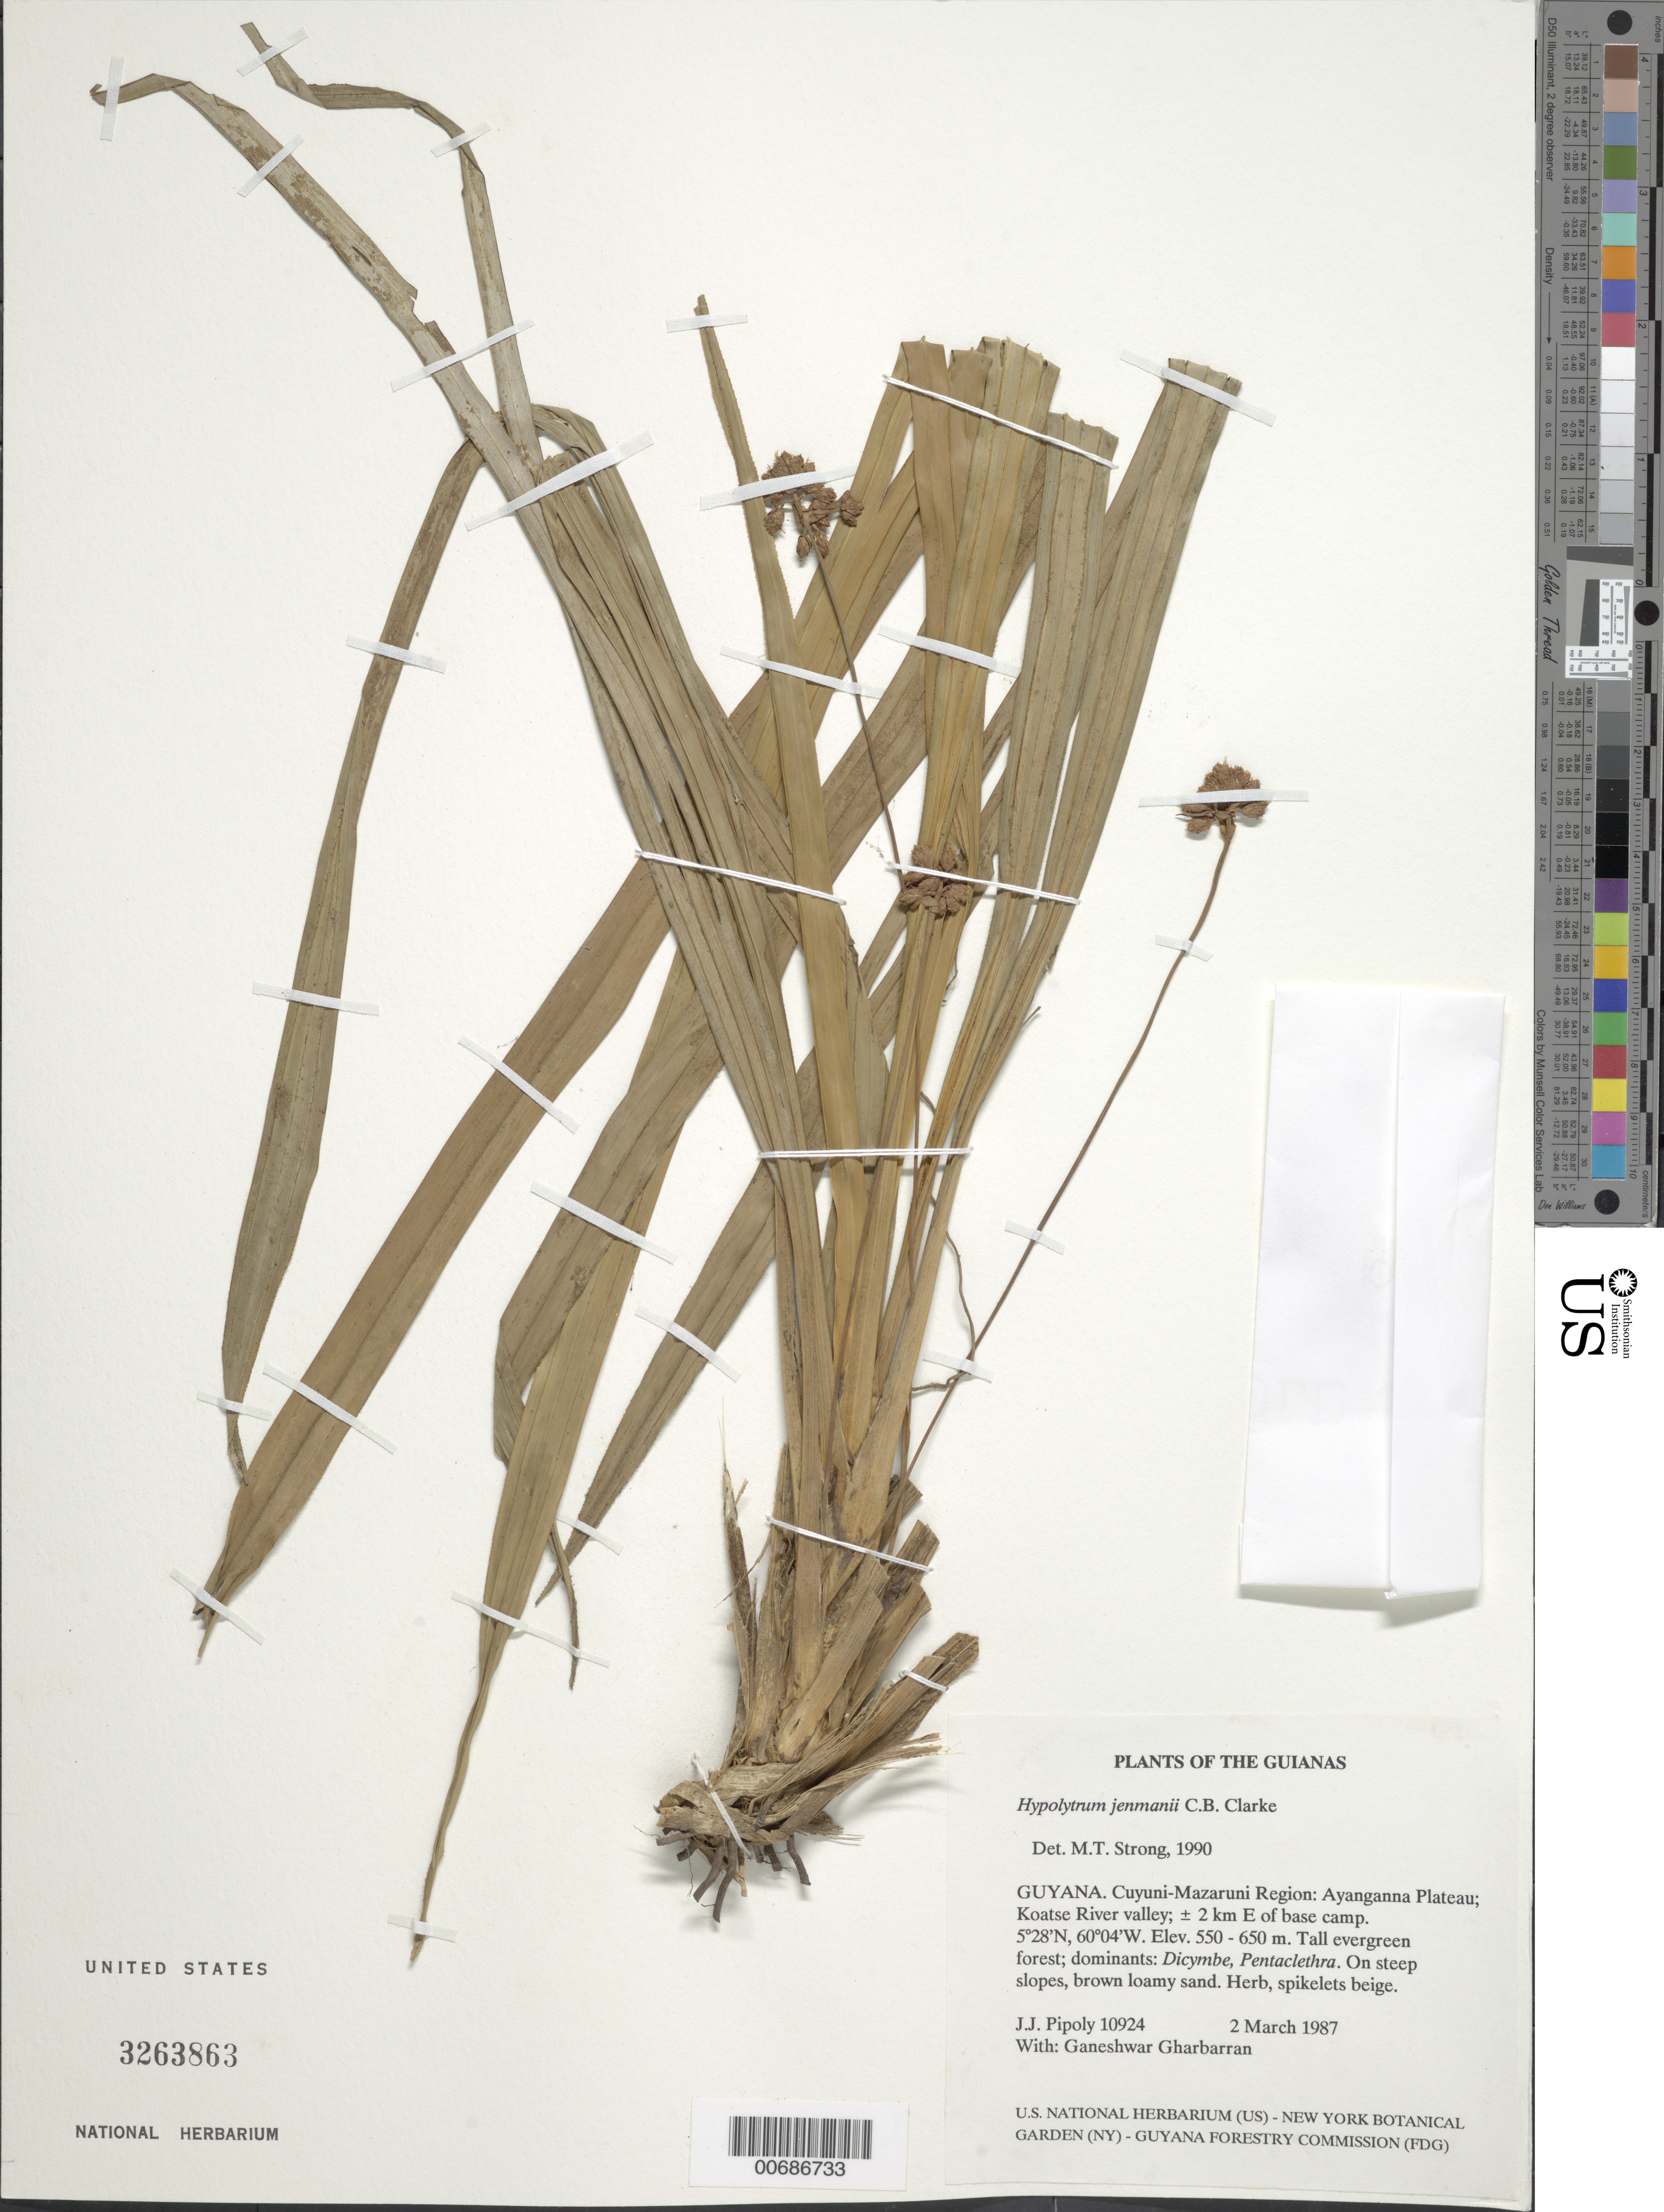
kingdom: Plantae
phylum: Tracheophyta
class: Liliopsida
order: Poales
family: Cyperaceae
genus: Hypolytrum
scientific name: Hypolytrum jenmanii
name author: C.B. Clarke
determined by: Strong, M. T., (US), Smithsonian Institution - National Museum of Natural History (UNITED STATES)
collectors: J. J. Pipoly & G. Gharbarran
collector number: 10924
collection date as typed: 2 March 1987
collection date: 1987-03-02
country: Guyana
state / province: Cuyuni-Mazaruni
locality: Ayanganna Plateau; Koatse River valley; ± 2 km E of base camp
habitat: Tall evergreen forest; dominants: Dicymbe, Pentaclethra. On steep slopes, brown loamy sand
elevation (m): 550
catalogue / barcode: US 3263863